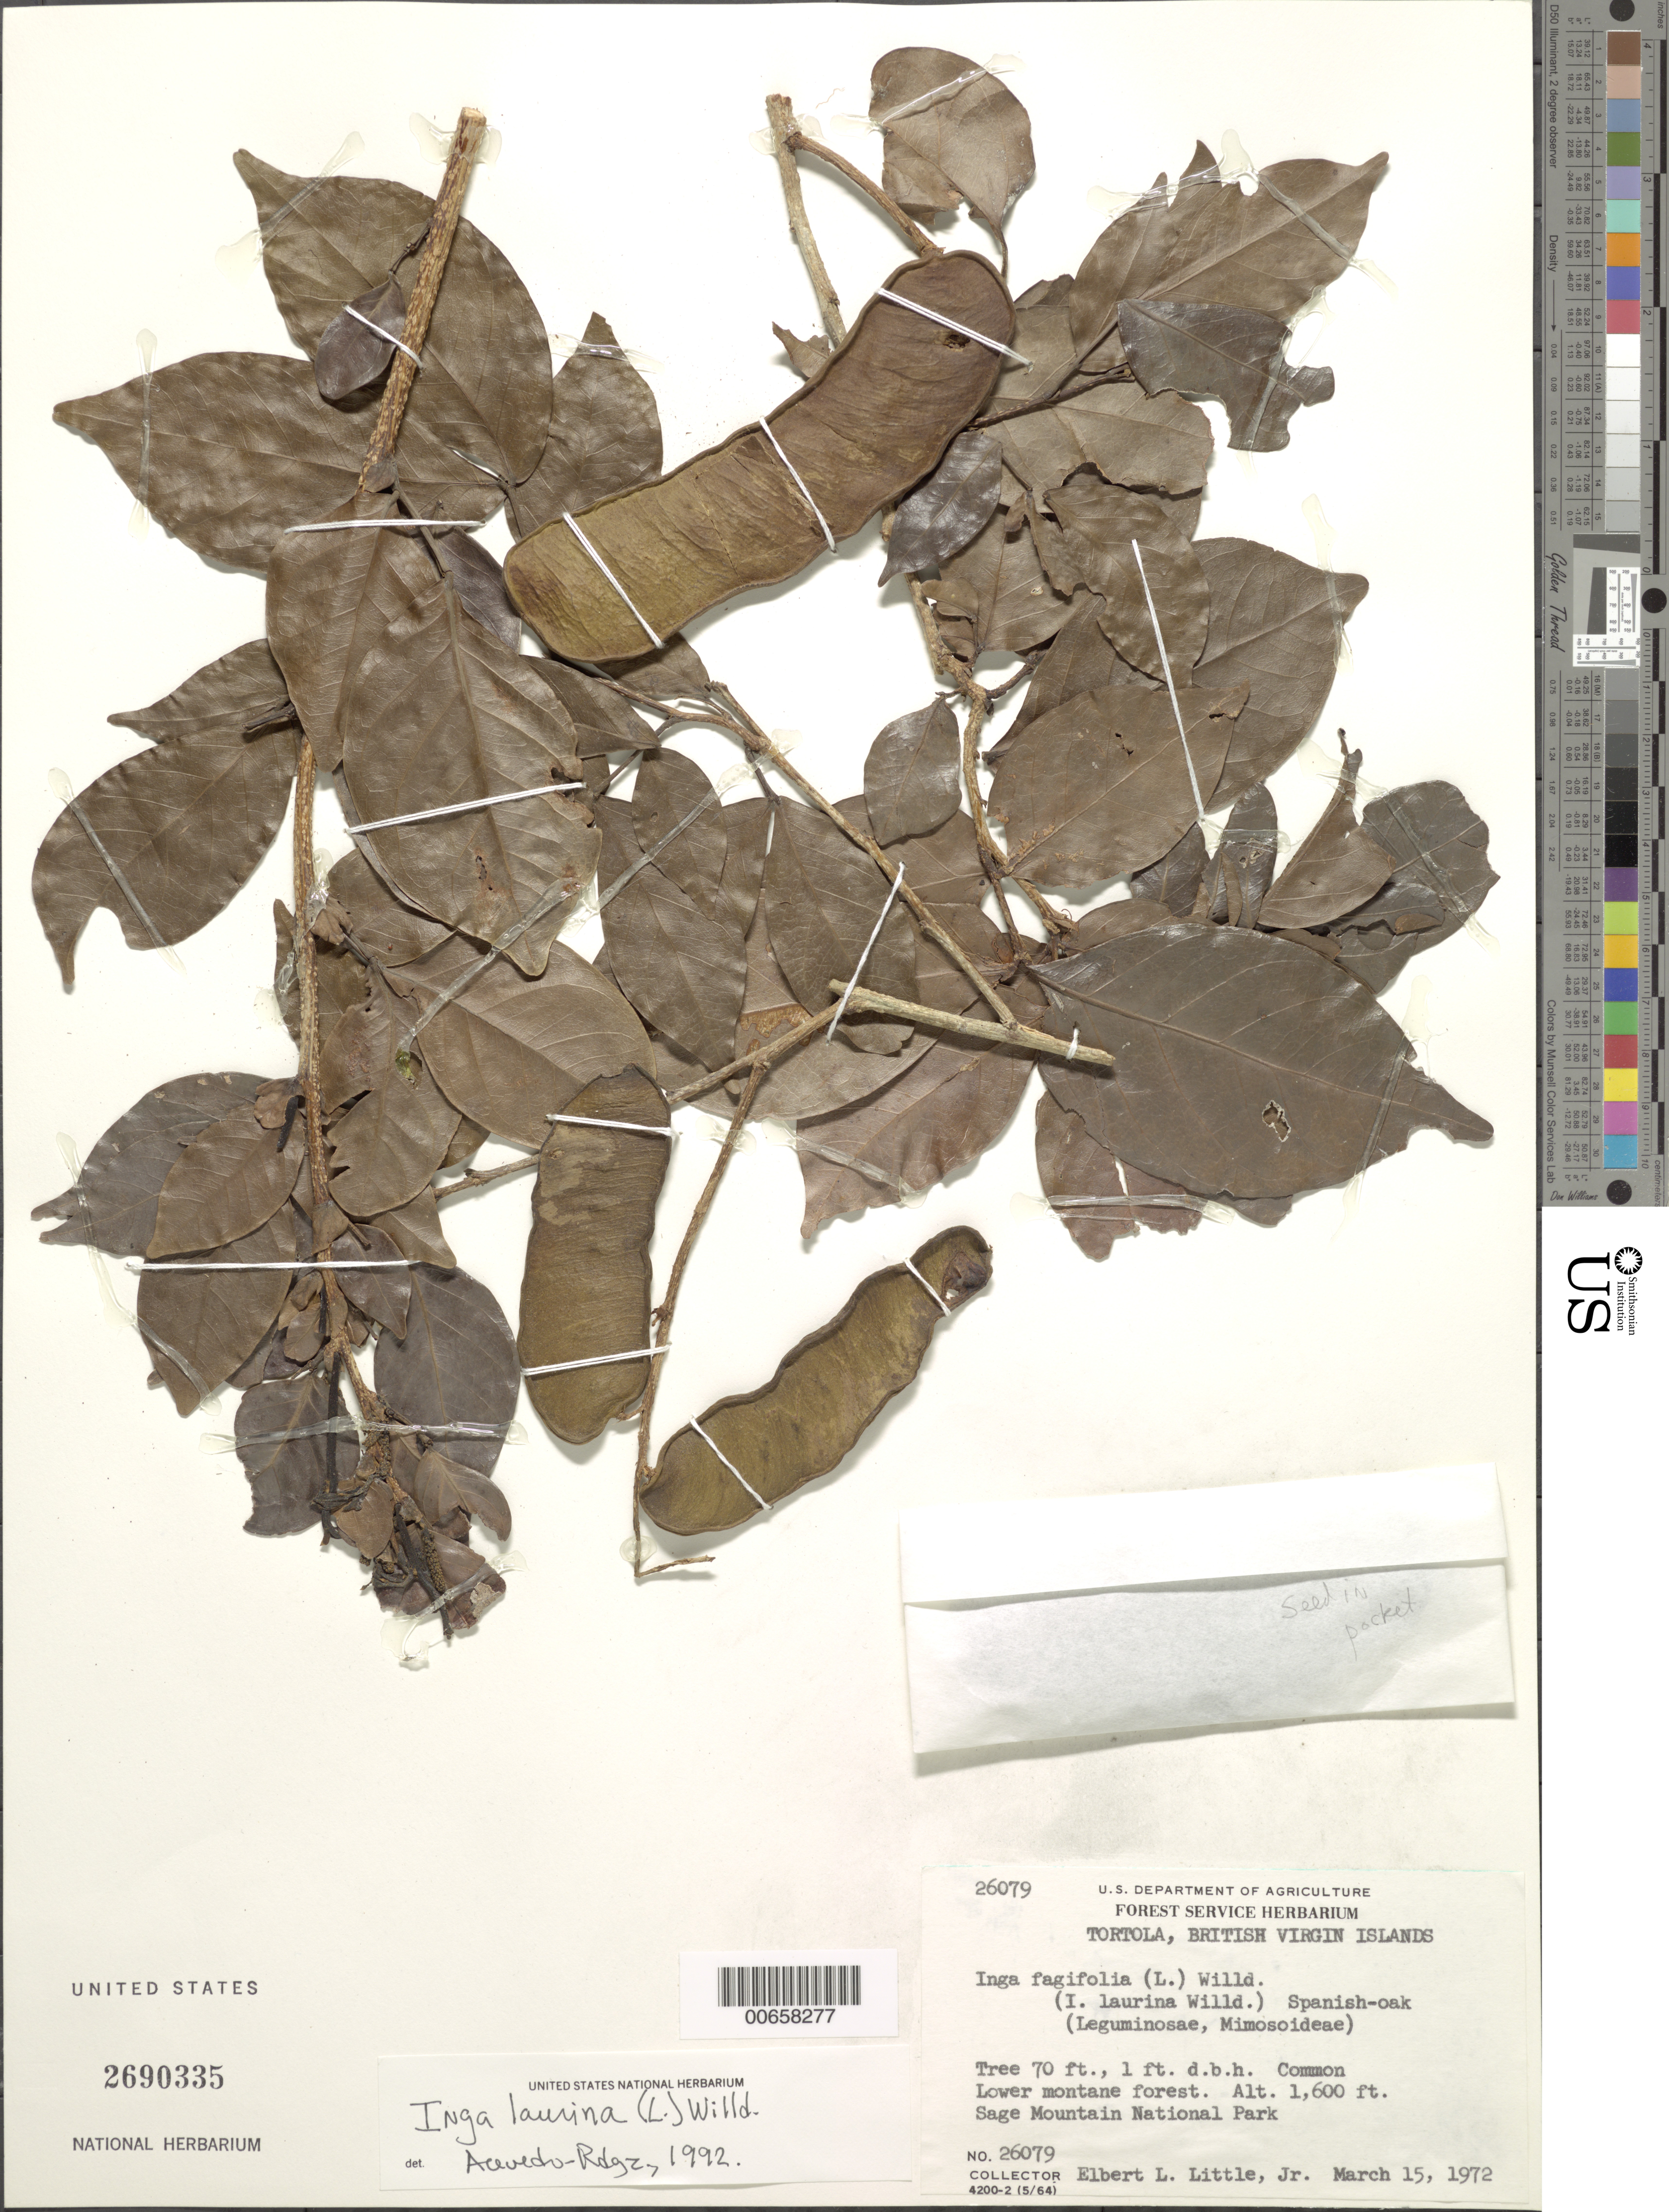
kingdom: Plantae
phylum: Tracheophyta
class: Magnoliopsida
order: Fabales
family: Fabaceae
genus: Inga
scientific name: Inga laurina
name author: (Sw.) Willd.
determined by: Acevedo-Rodríguez, P., (BOT), Smithsonian Institution - National Museum of Natural History (UNITED STATES)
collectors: E. L. Little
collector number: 26079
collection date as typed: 15 Mar 1972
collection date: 1972-03-15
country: British Virgin Islands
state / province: Tortola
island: Tortola Island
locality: Sage Mt. Natl. Park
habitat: Lower montane forest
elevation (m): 488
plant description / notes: Common name: Spanish oak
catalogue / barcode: US 2690335